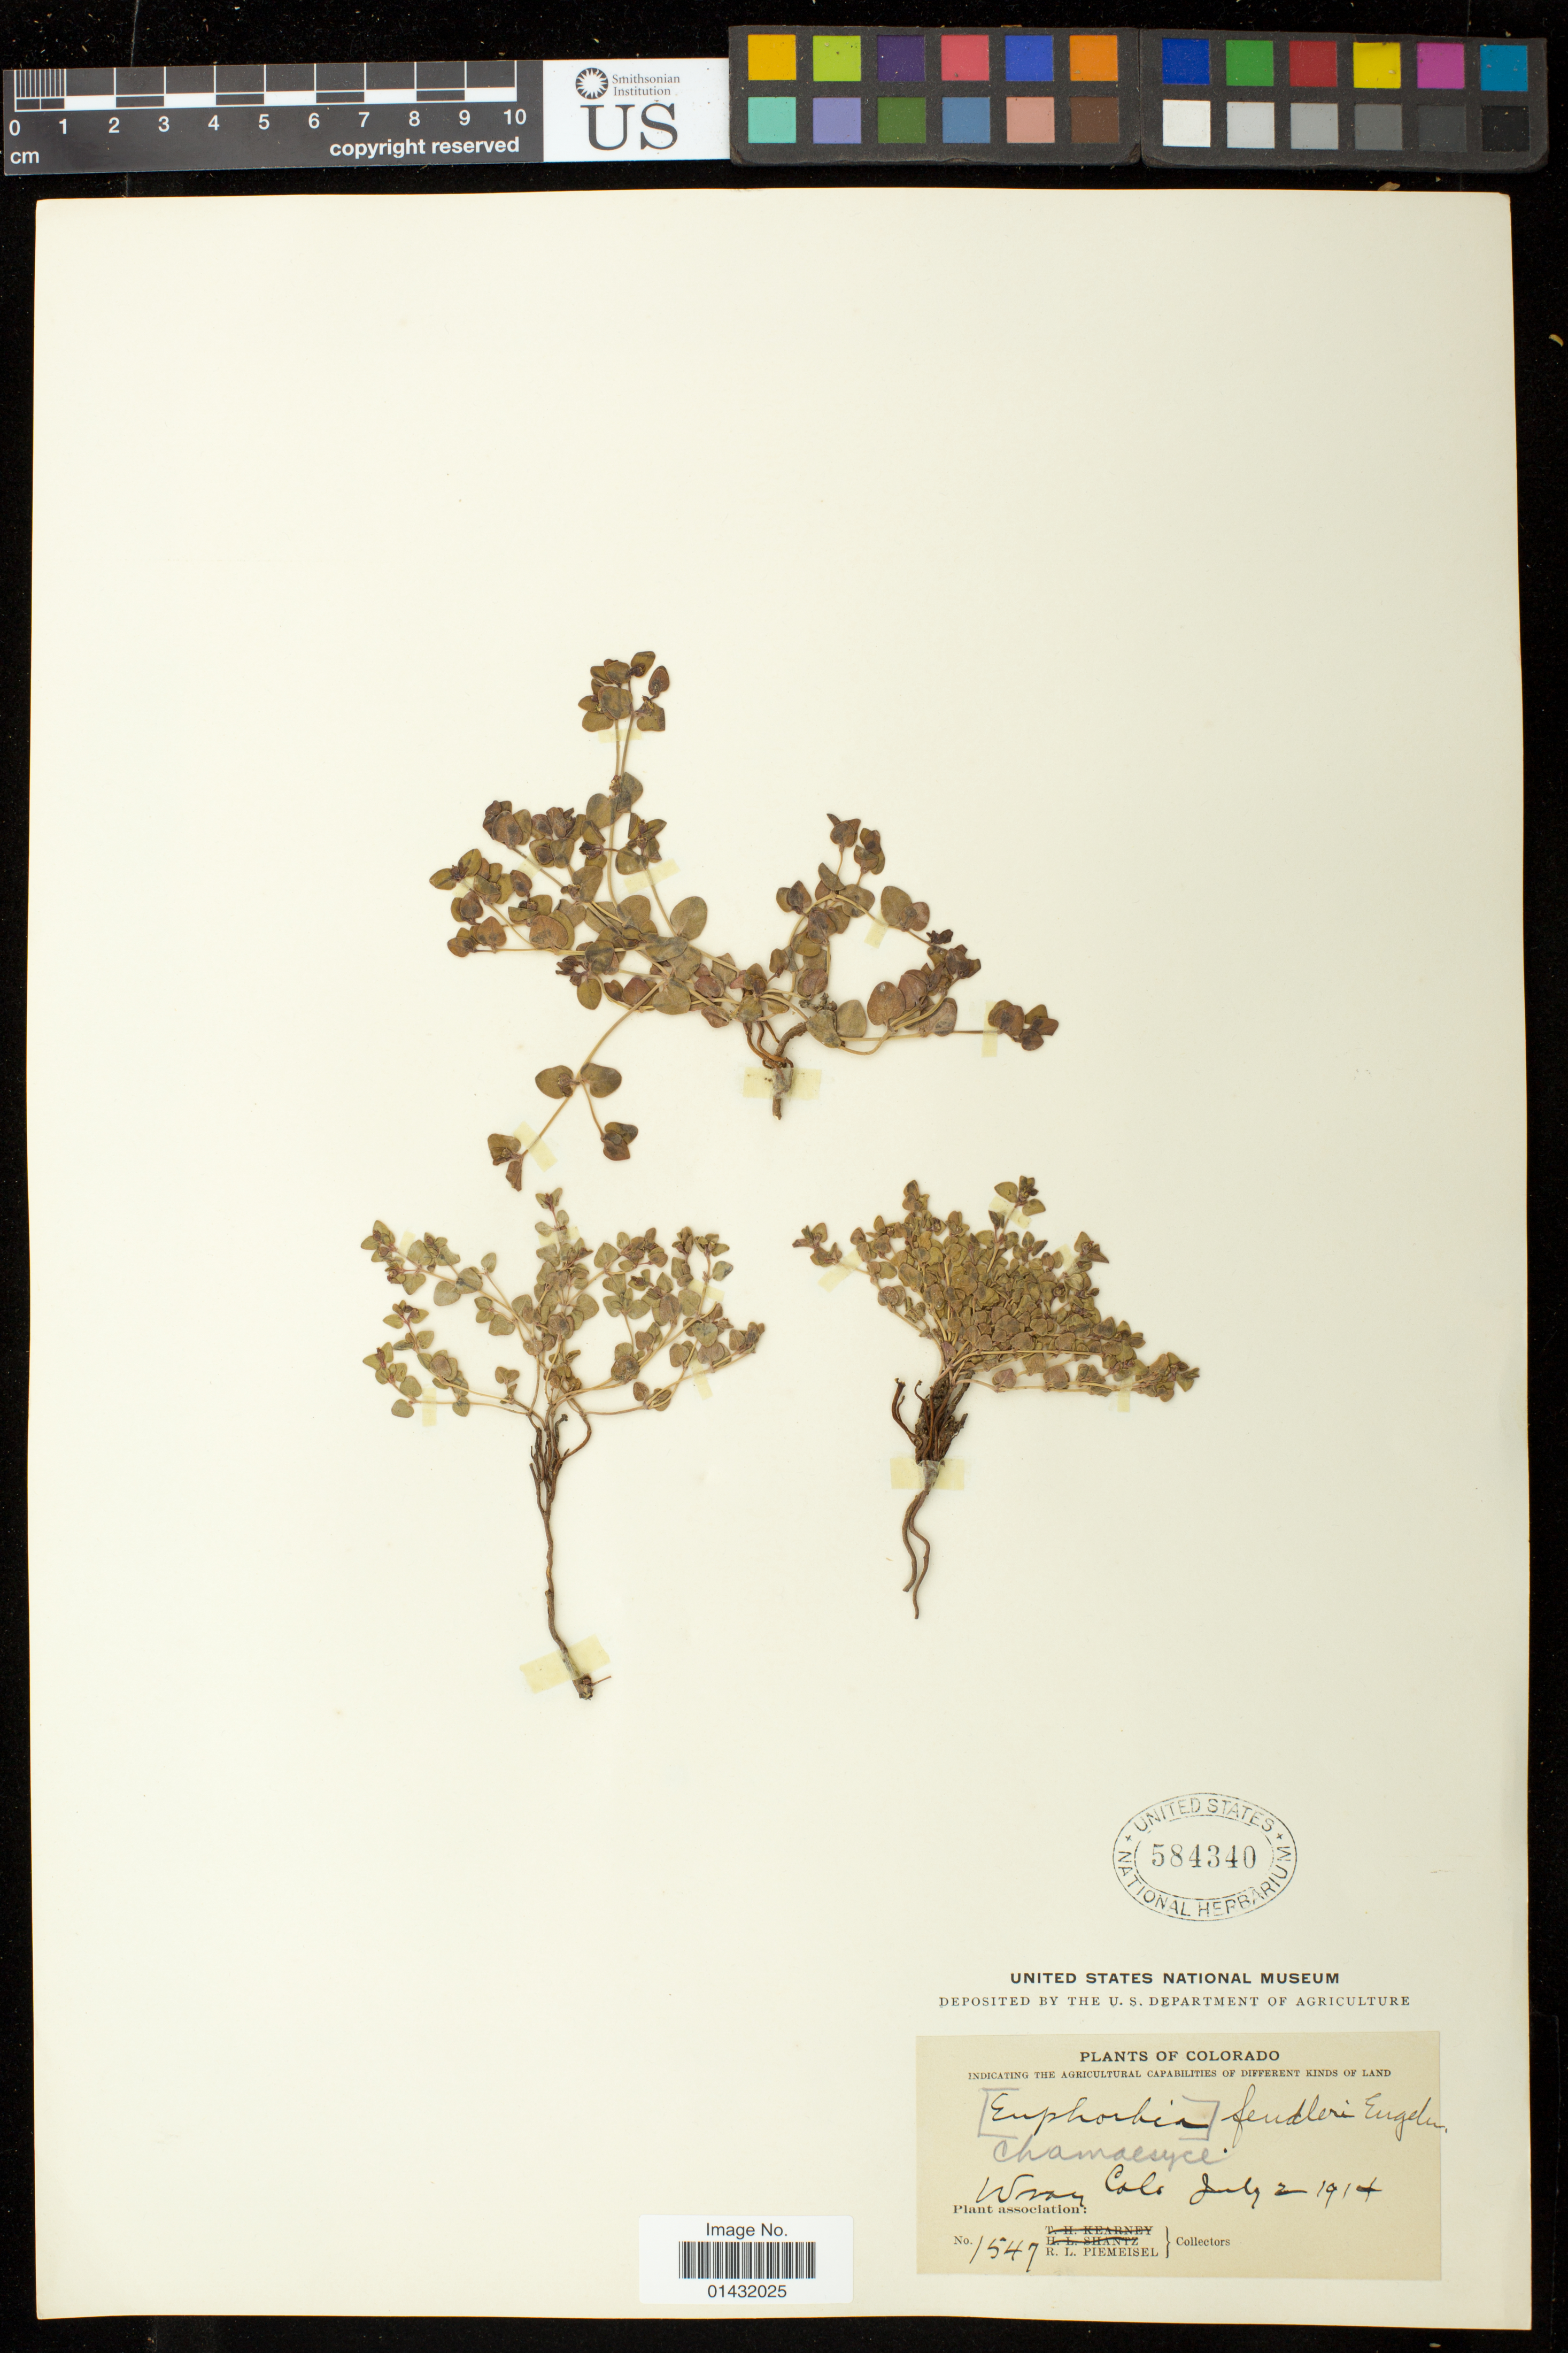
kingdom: Plantae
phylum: Tracheophyta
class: Magnoliopsida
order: Malpighiales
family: Euphorbiaceae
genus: Euphorbia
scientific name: Euphorbia fendleri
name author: Torr. & A. Gray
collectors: R. L. Piemeisel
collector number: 1547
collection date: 1914-07-02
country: United States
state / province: Colorado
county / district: Yuma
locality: Wray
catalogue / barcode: US 584340